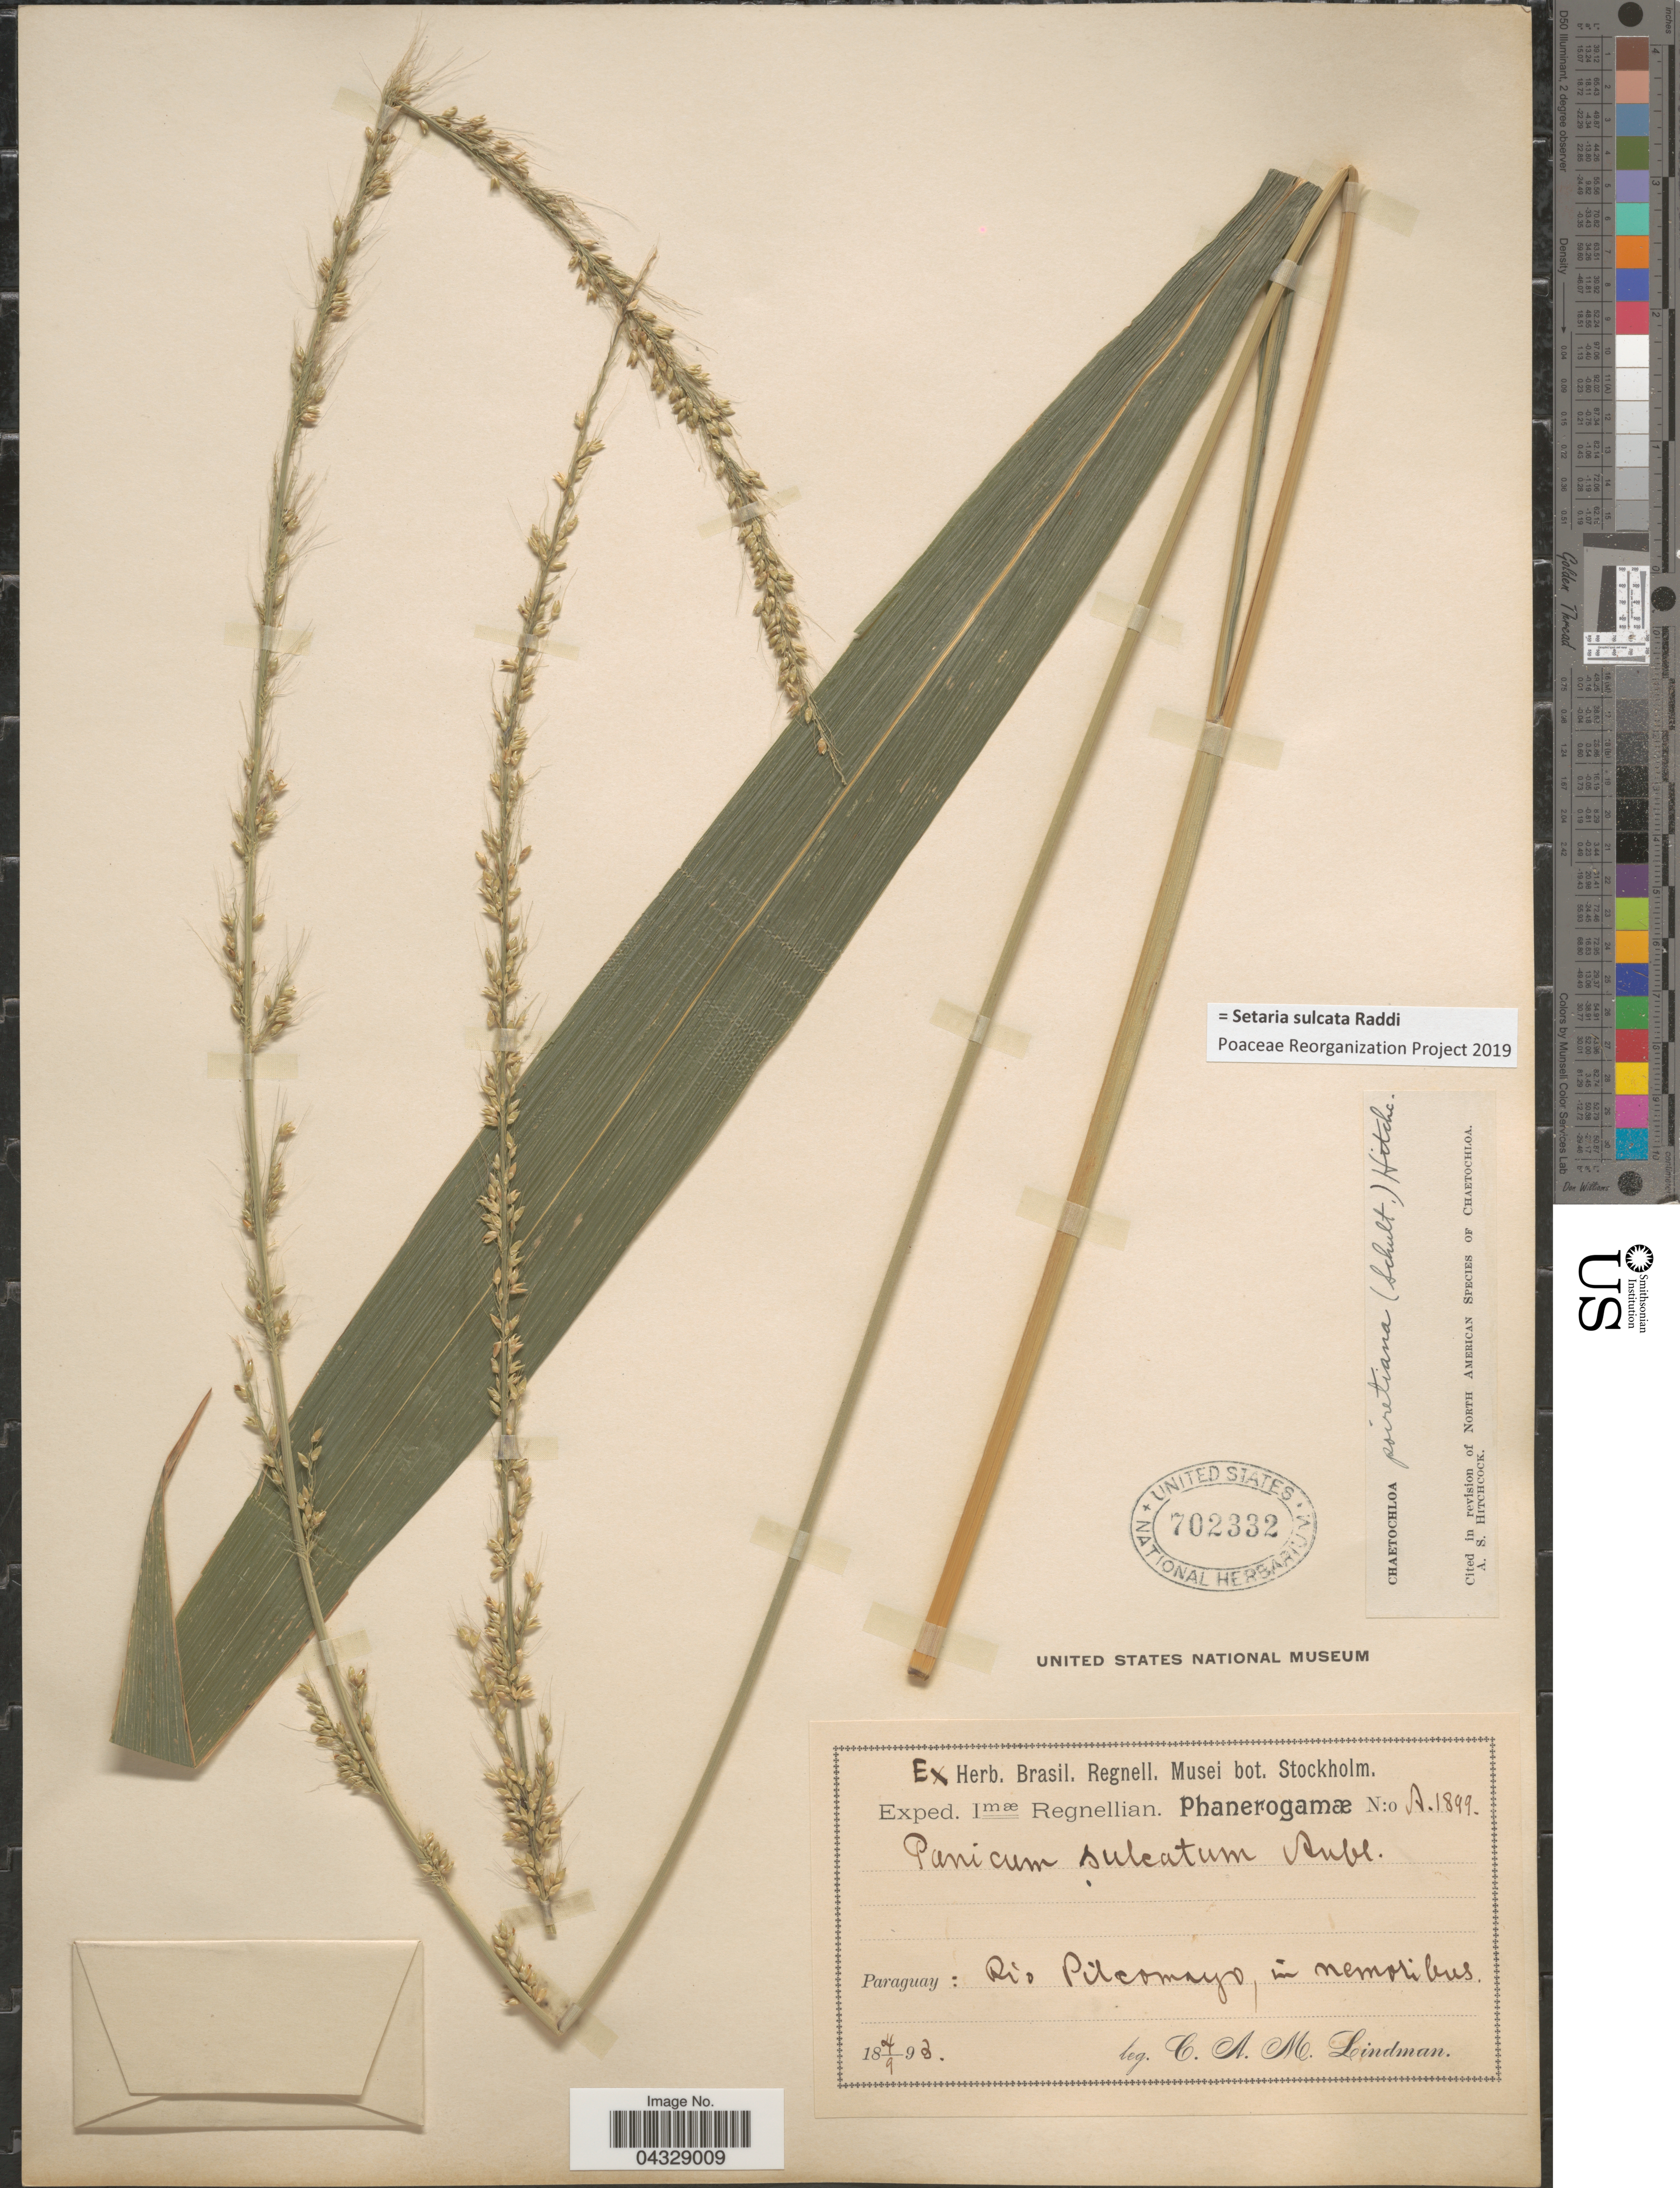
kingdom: Plantae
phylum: Tracheophyta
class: Liliopsida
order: Poales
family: Poaceae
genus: Setaria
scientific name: Setaria sulcata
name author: Raddi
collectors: C. Lindman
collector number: A1899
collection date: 1893-09-04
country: Paraguay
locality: Exped. 1mæ Regnellian. Rio Pilcomayo.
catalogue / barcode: US 702332